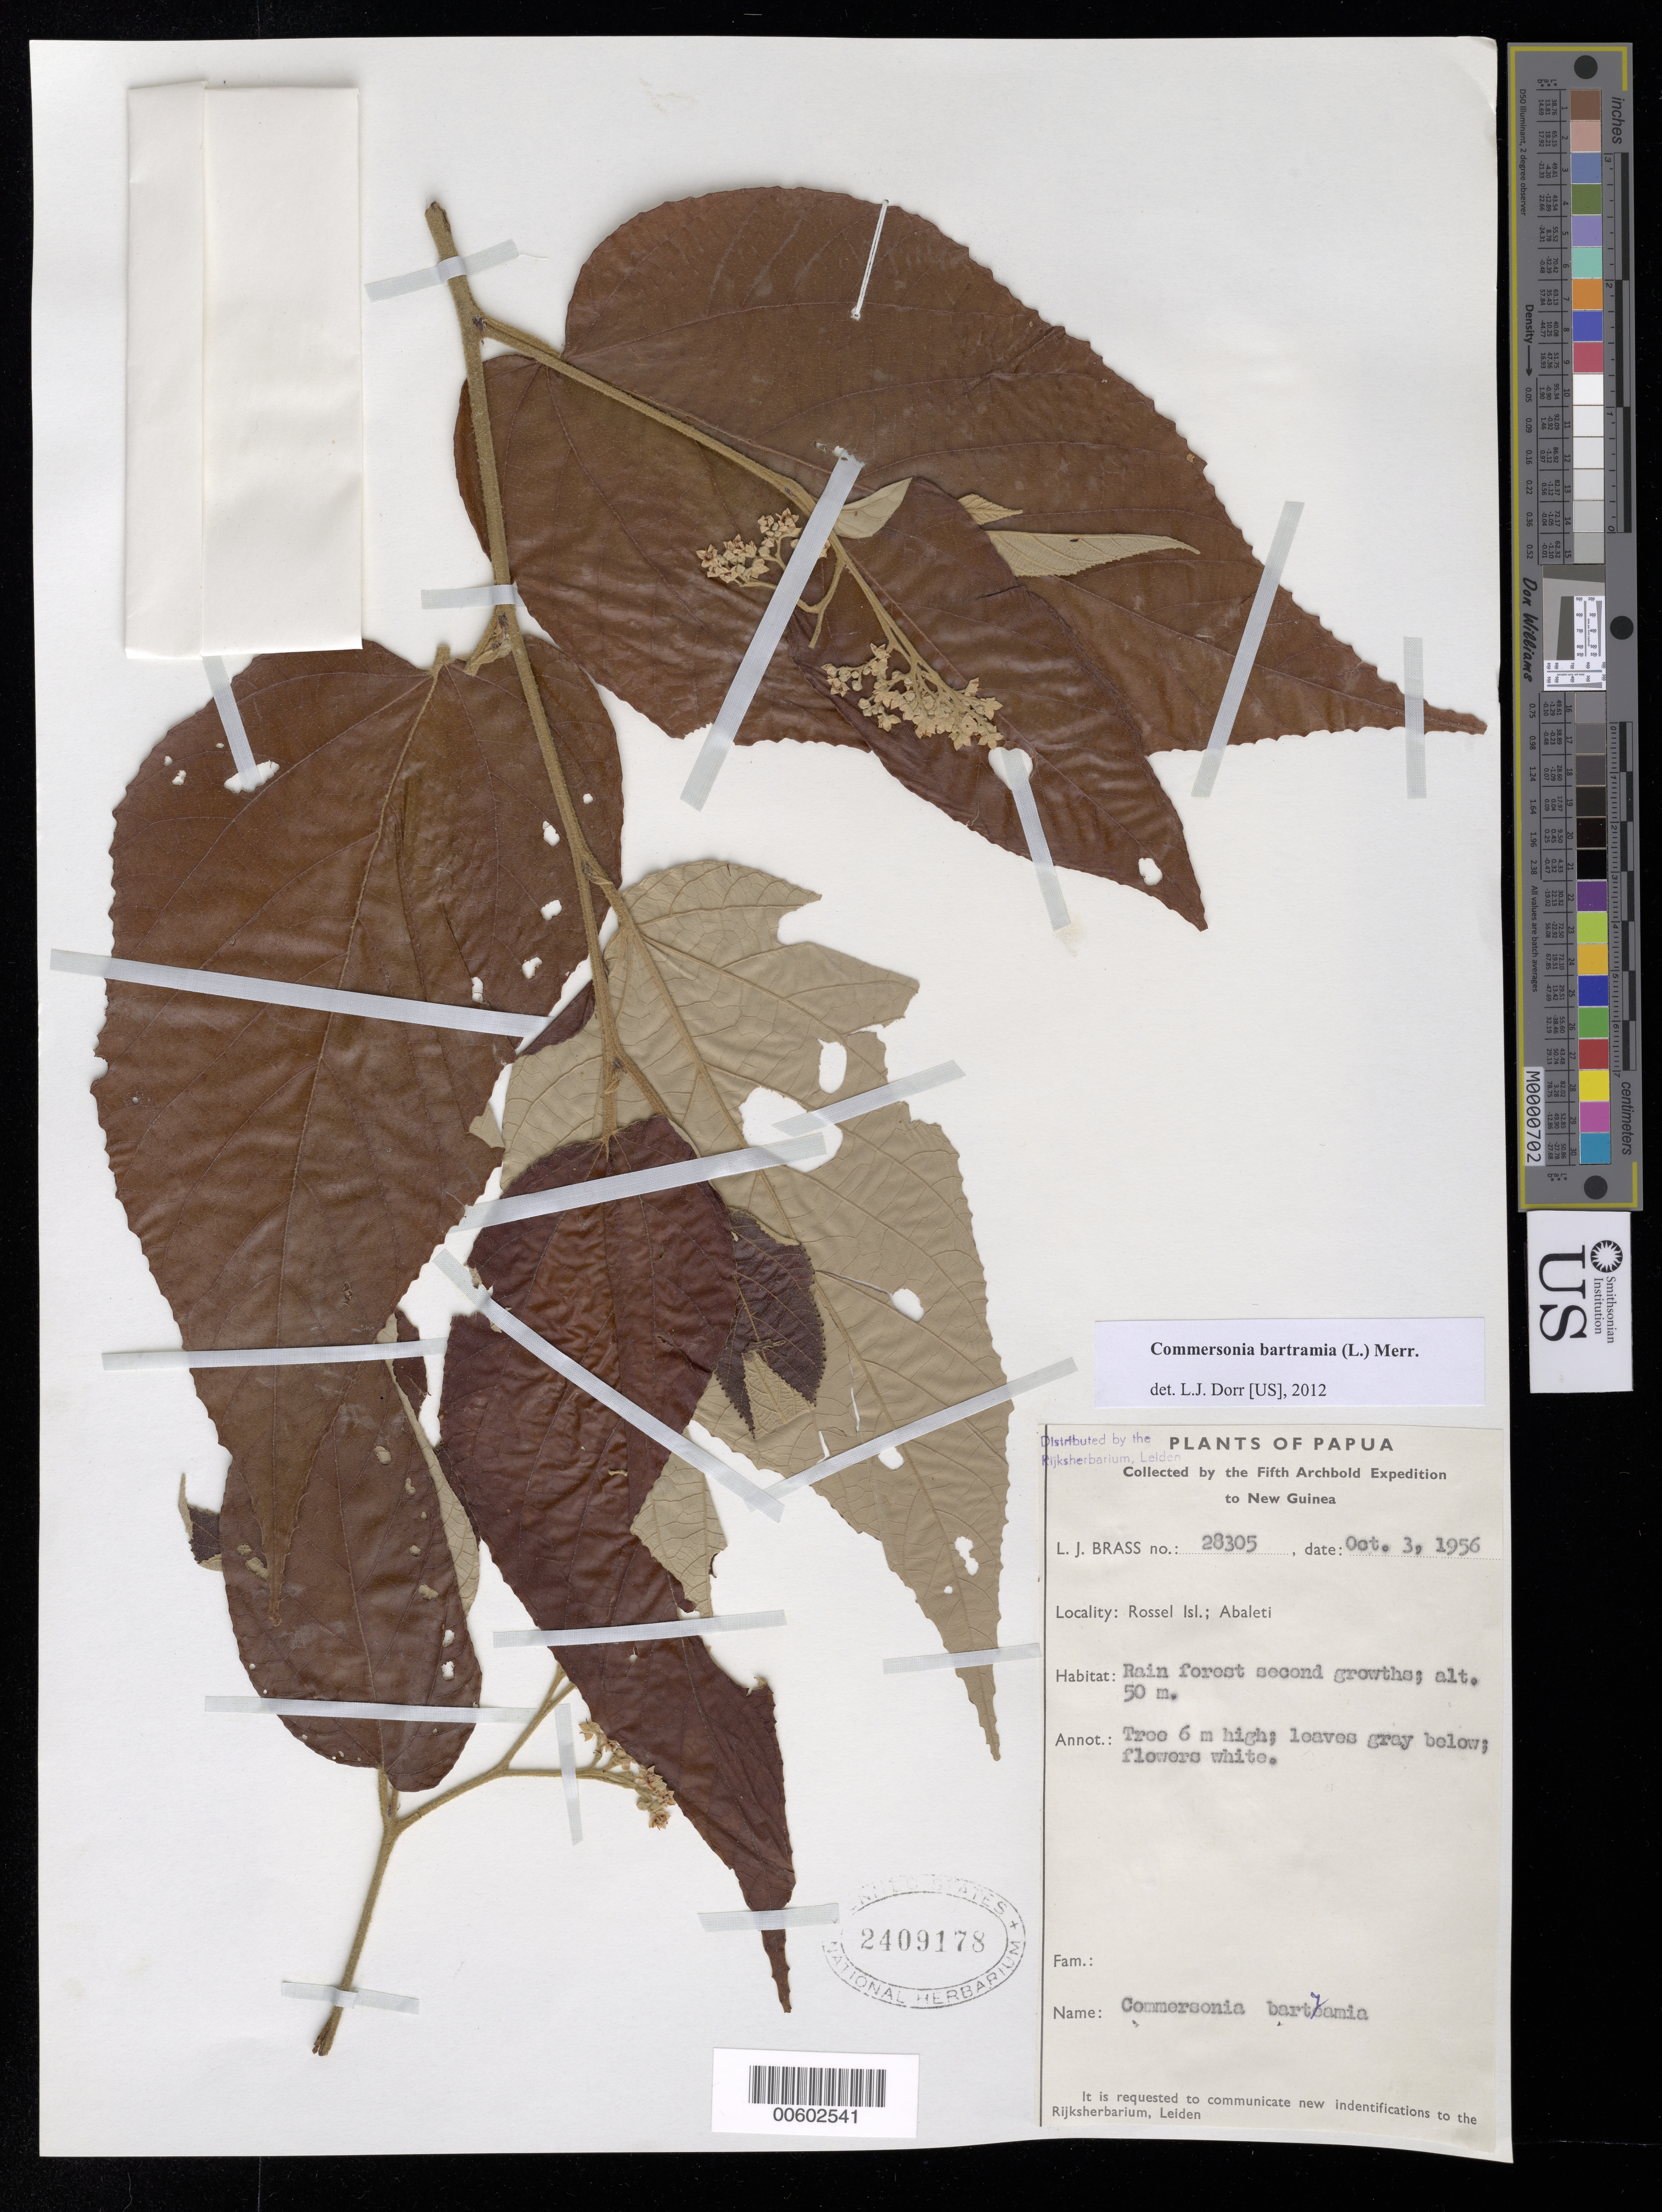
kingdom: Plantae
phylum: Tracheophyta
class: Magnoliopsida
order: Malvales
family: Malvaceae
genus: Commersonia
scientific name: Commersonia bartramia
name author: (L.) Merr.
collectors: L. J. Brass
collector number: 28305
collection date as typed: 03 Oct 1956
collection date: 1956-10-03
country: Papua New Guinea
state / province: Milne Bay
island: Rossel (Yela)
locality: Abaleti [Louisade Arch.]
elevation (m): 50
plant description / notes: US, A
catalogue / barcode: US 2409178